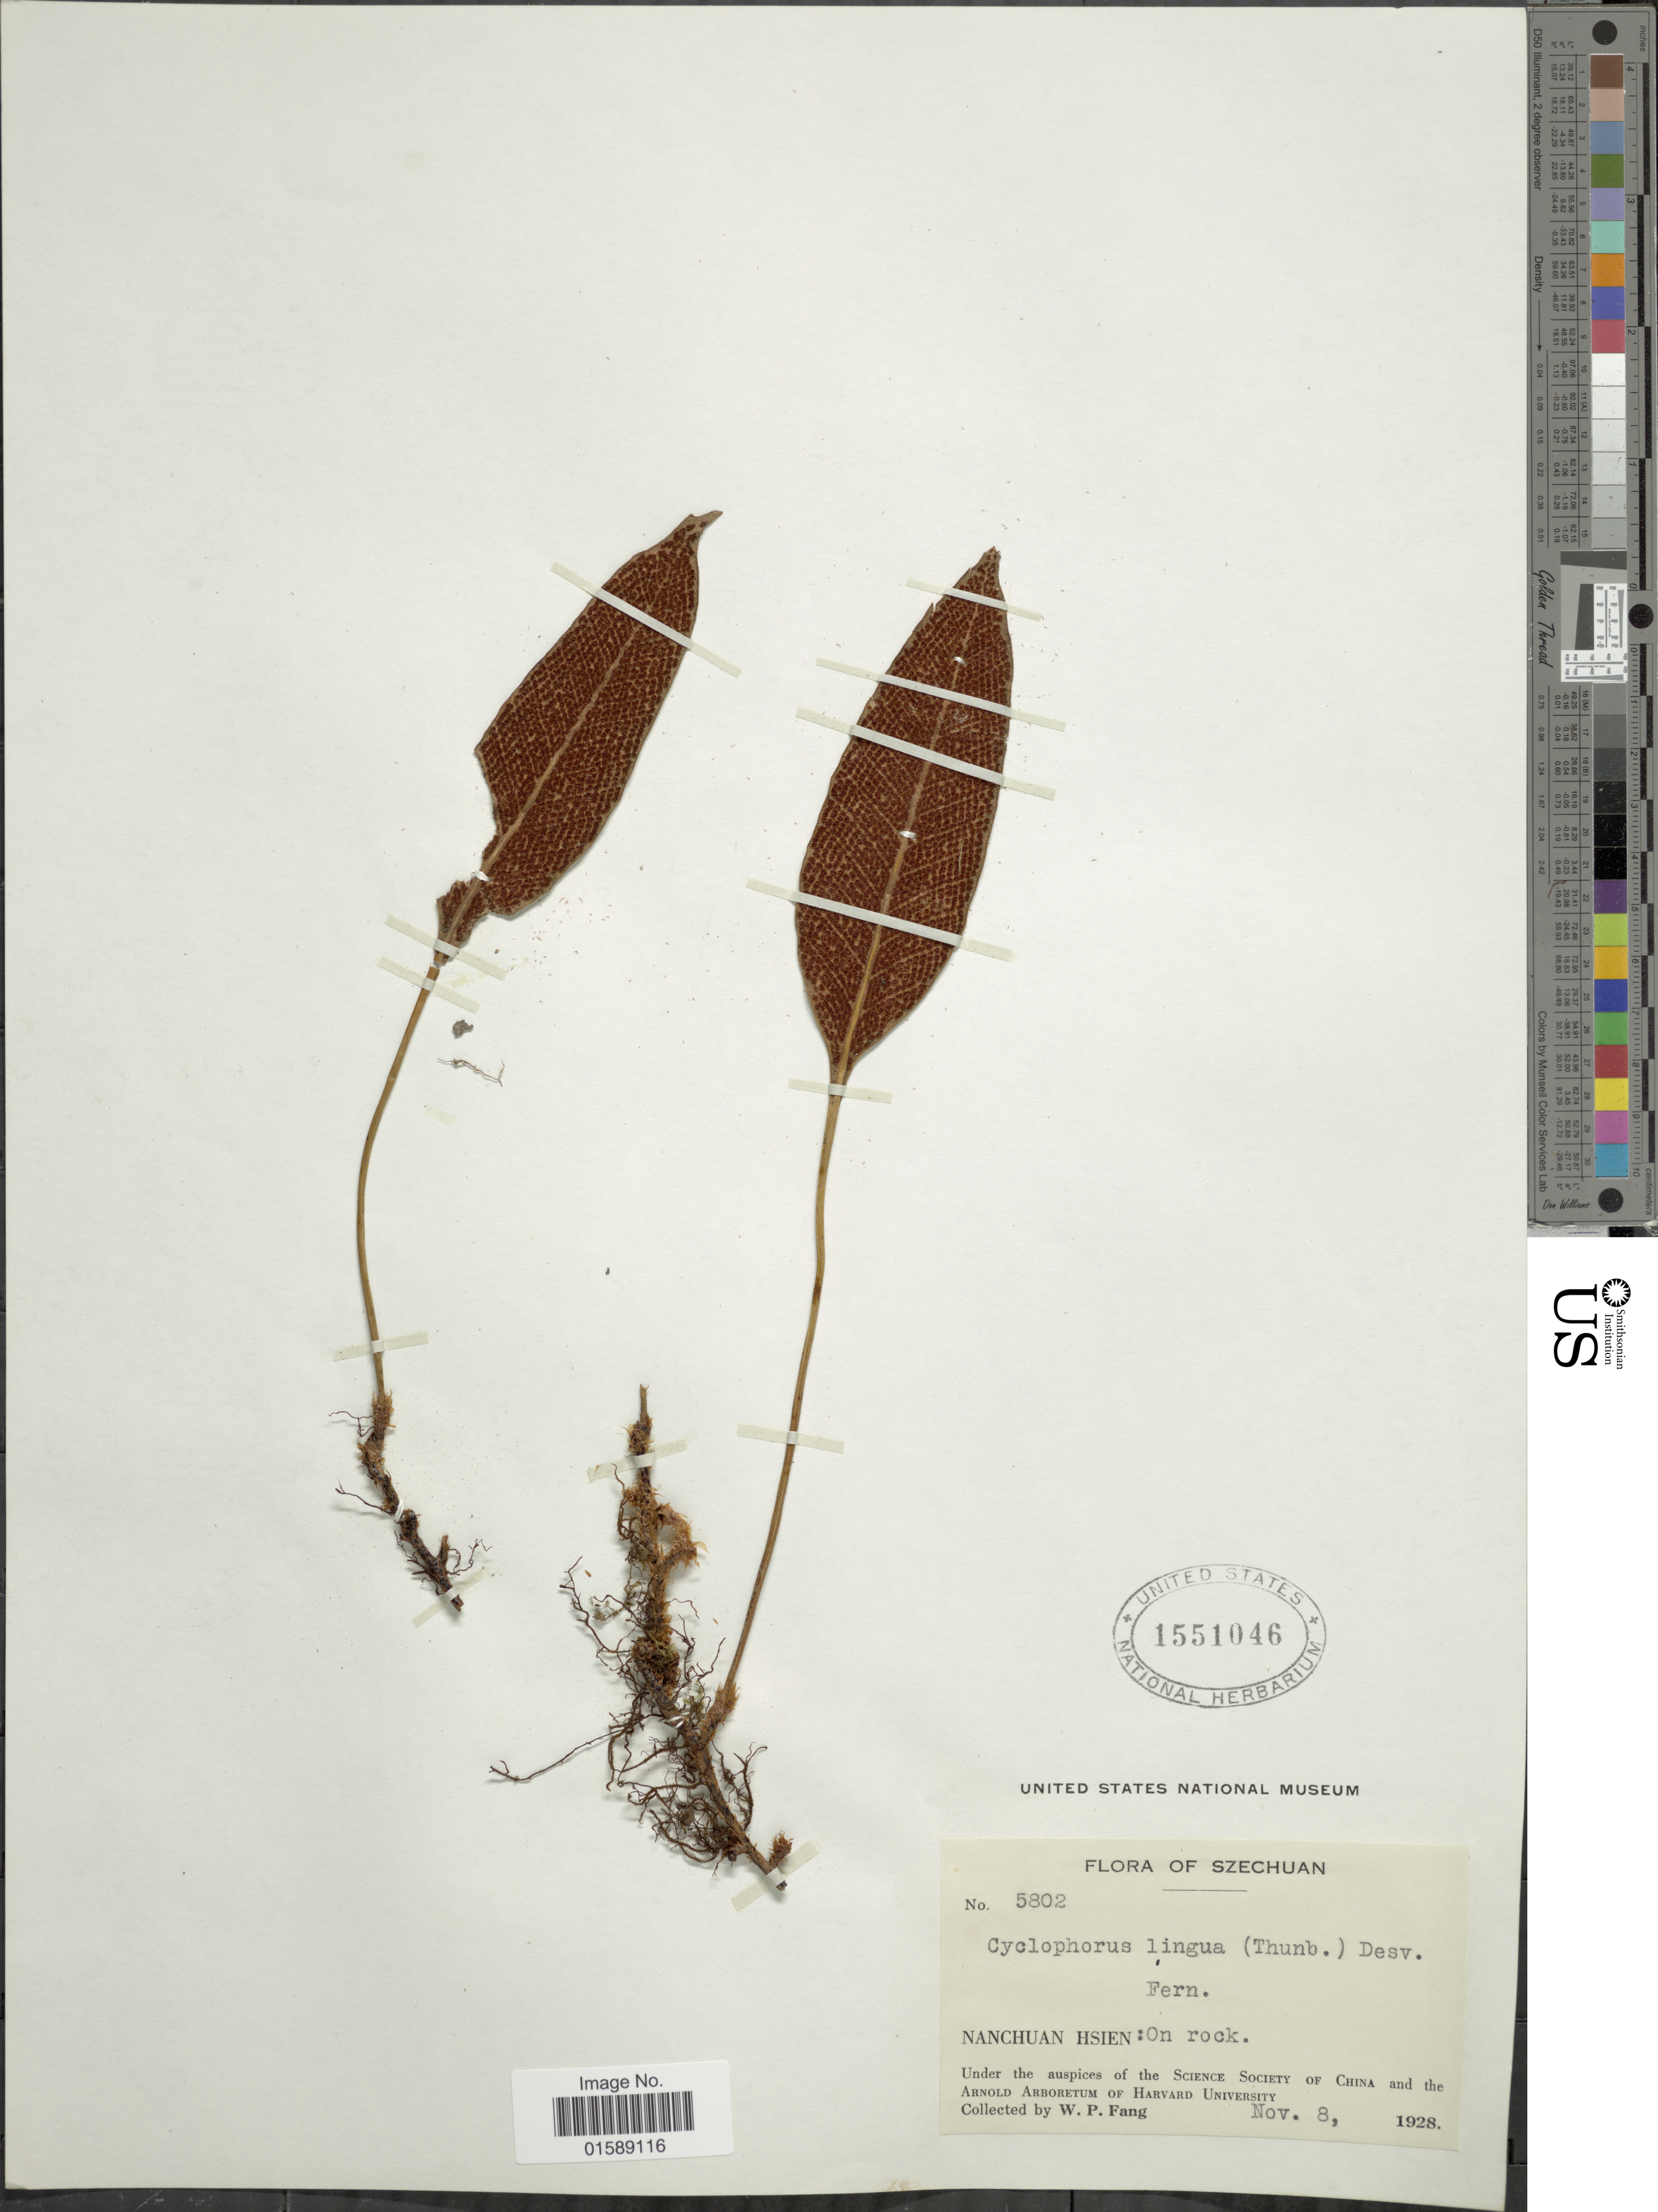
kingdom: Plantae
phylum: Tracheophyta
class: Polypodiopsida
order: Polypodiales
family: Polypodiaceae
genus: Pyrrosia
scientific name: Pyrrosia lingua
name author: (Thurb.) Farw.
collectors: W. P. Fang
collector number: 5802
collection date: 1928-11-08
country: China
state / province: Sichuan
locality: Szechuan. Nanchuan Hsien: On rock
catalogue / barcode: US 1551046